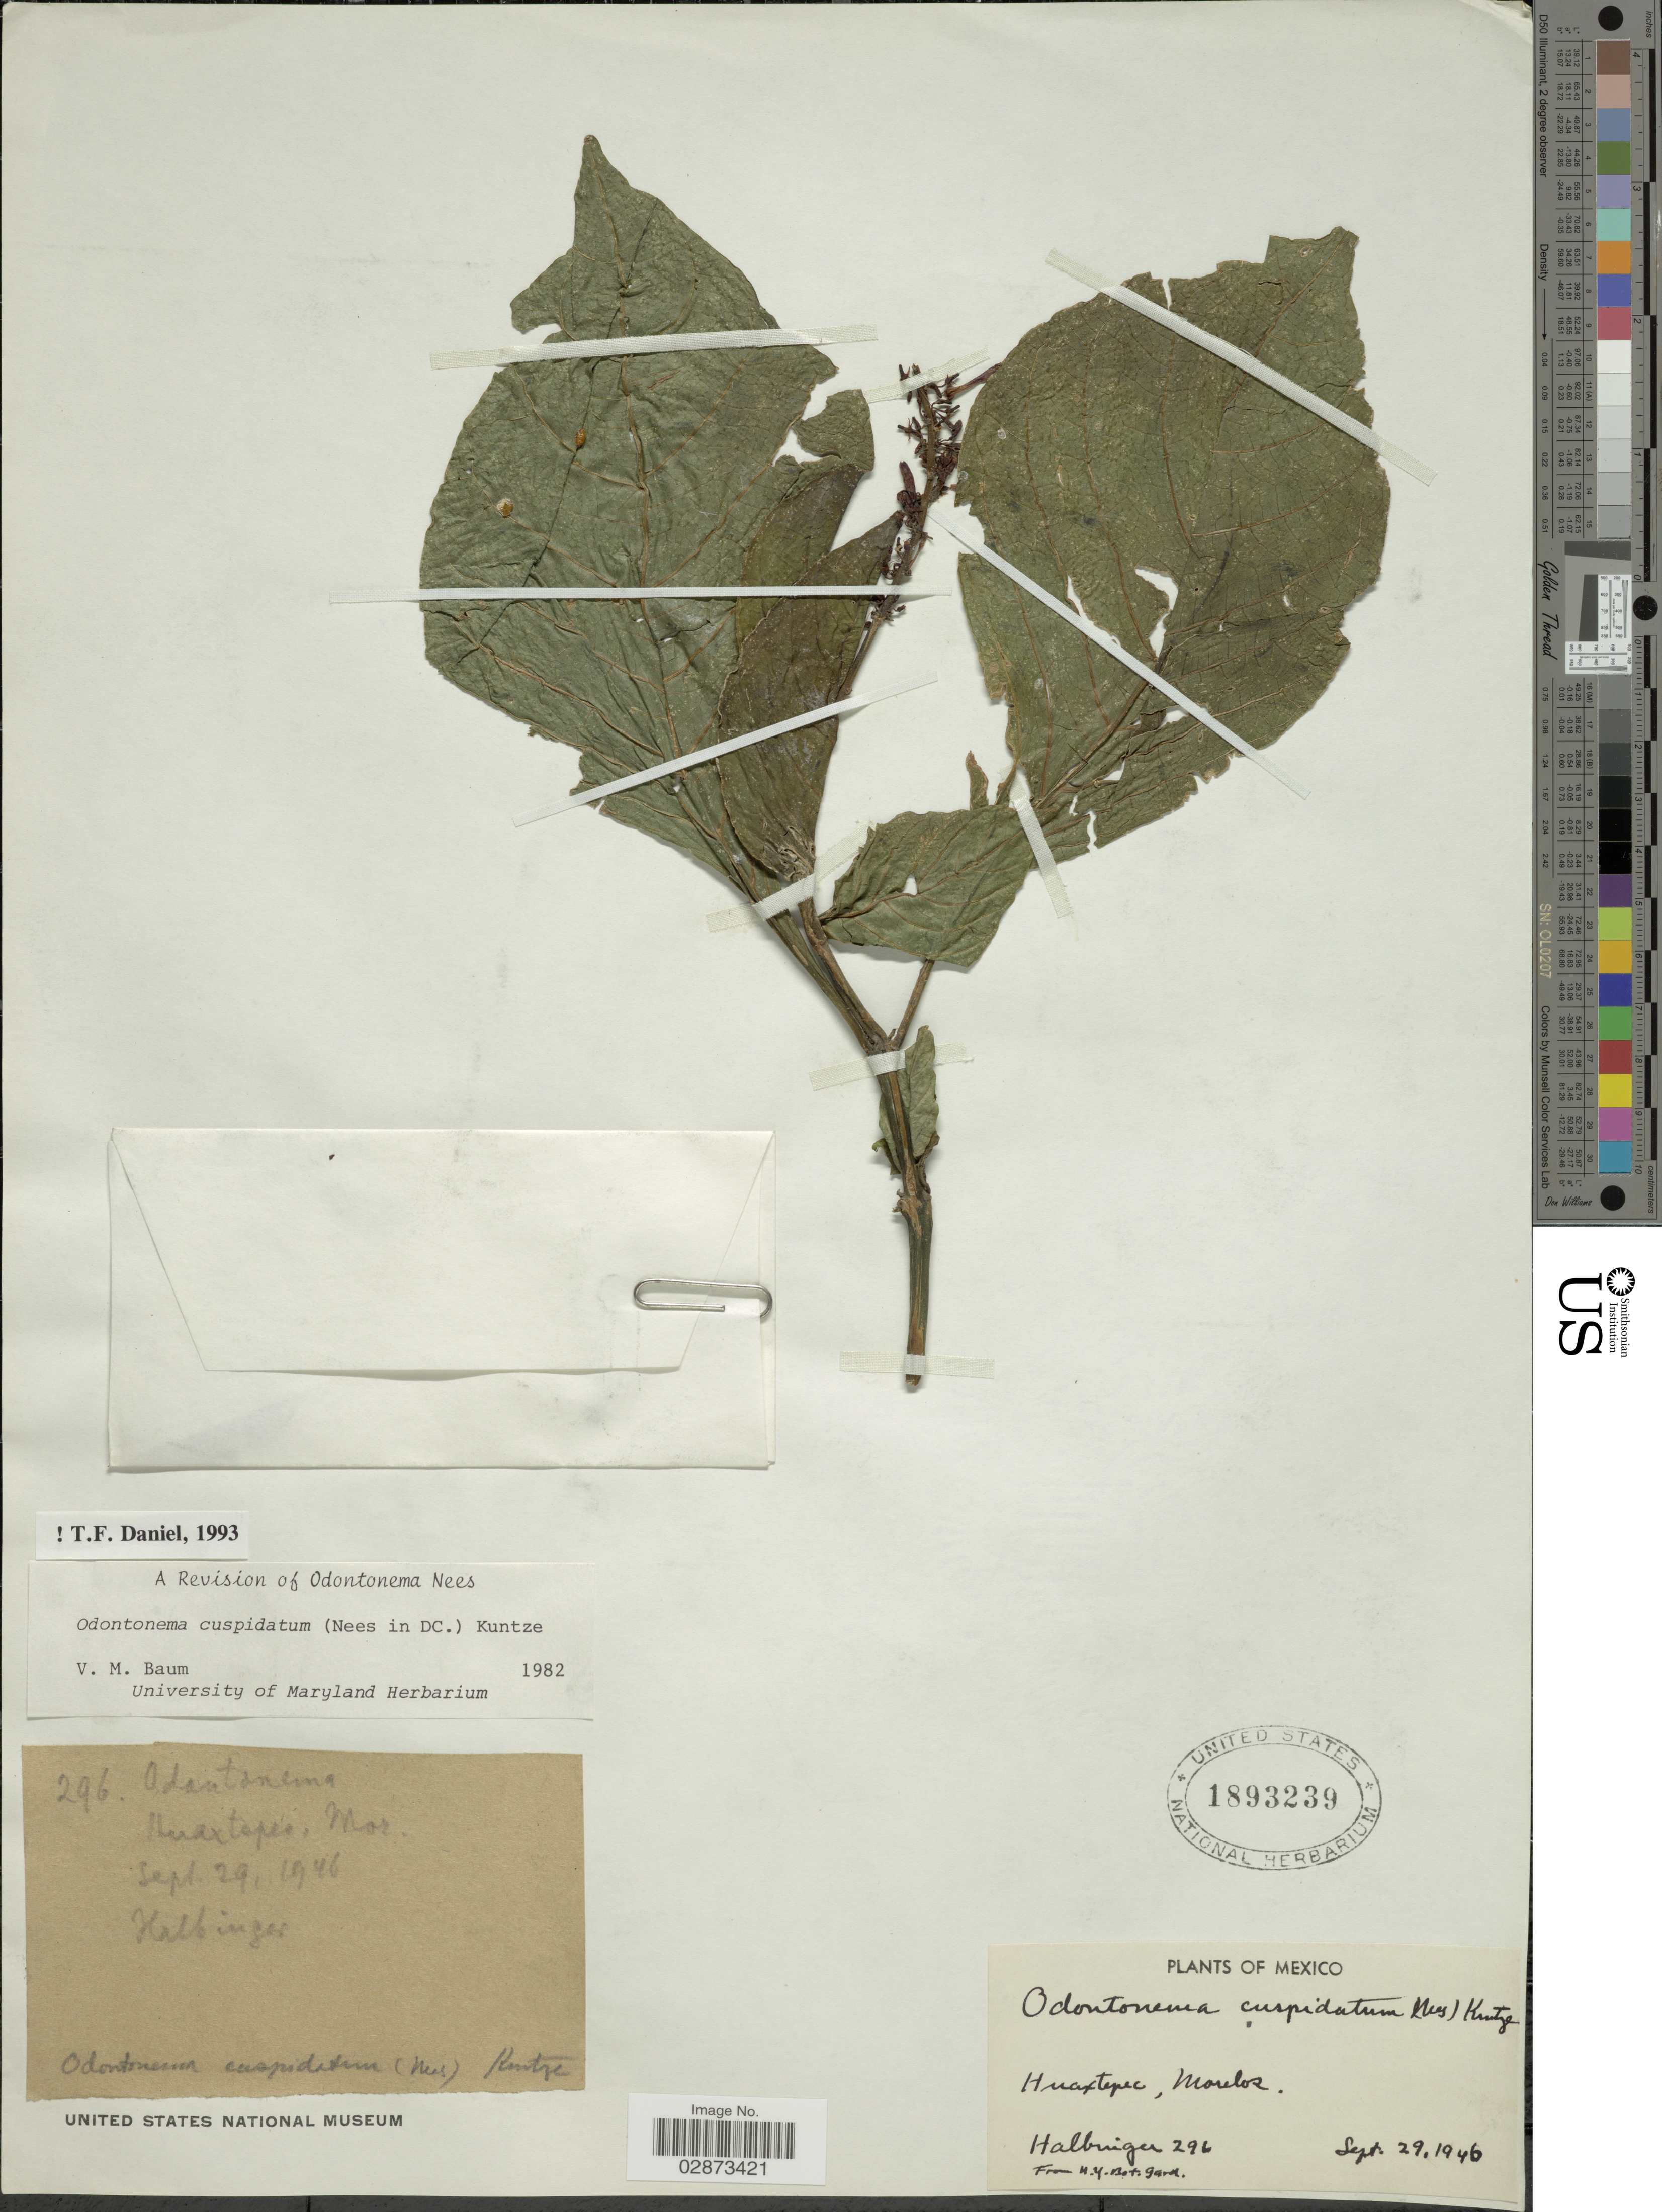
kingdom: Plantae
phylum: Tracheophyta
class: Magnoliopsida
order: Lamiales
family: Acanthaceae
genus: Odontonema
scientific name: Odontonema cuspidatum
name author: (Nees) Kuntze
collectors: Halbinger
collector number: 296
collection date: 1946-09-29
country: Mexico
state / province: Morelos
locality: Huaxtepec, Morelos.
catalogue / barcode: US 1893239